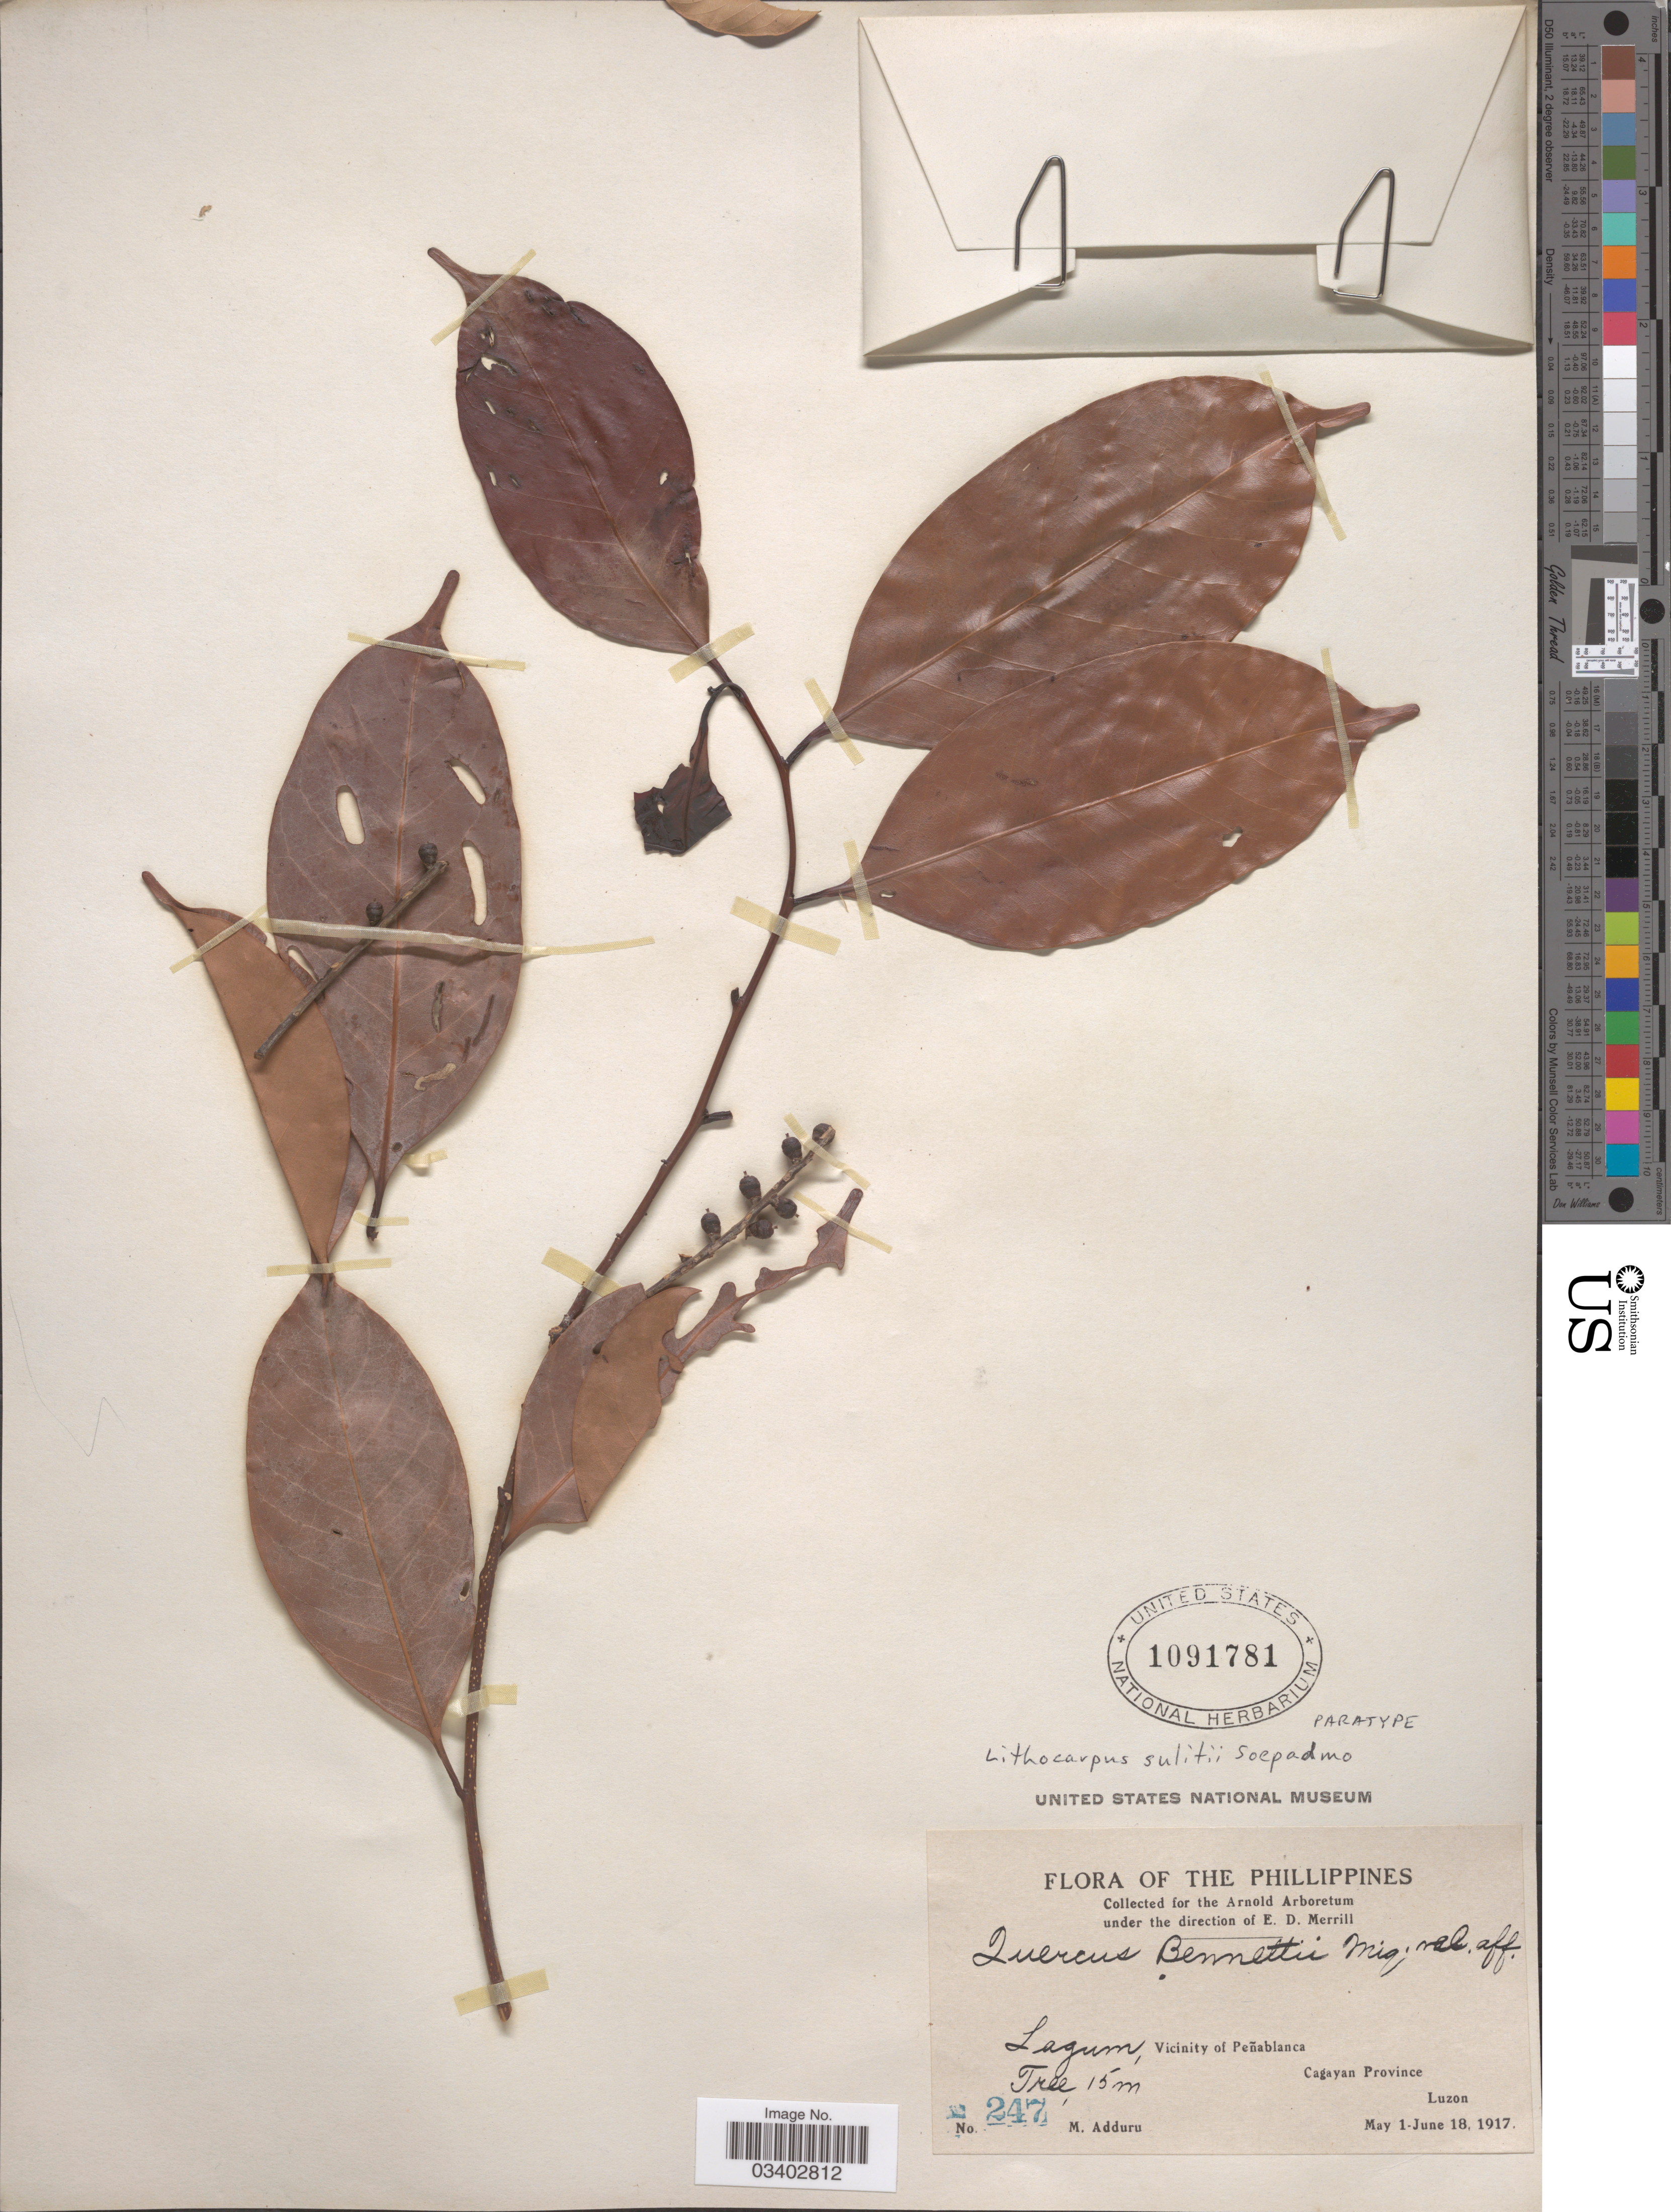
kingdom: Plantae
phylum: Tracheophyta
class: Magnoliopsida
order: Fagales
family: Fagaceae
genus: Lithocarpus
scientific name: Lithocarpus sulitii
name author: Soepadmo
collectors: M. Adduru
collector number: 247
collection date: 1917-05-01/1917-06-18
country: Philippines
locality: Lagum, Vicinity of Peñablanca, Cagayan Province, Luzon.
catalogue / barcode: US 1091781